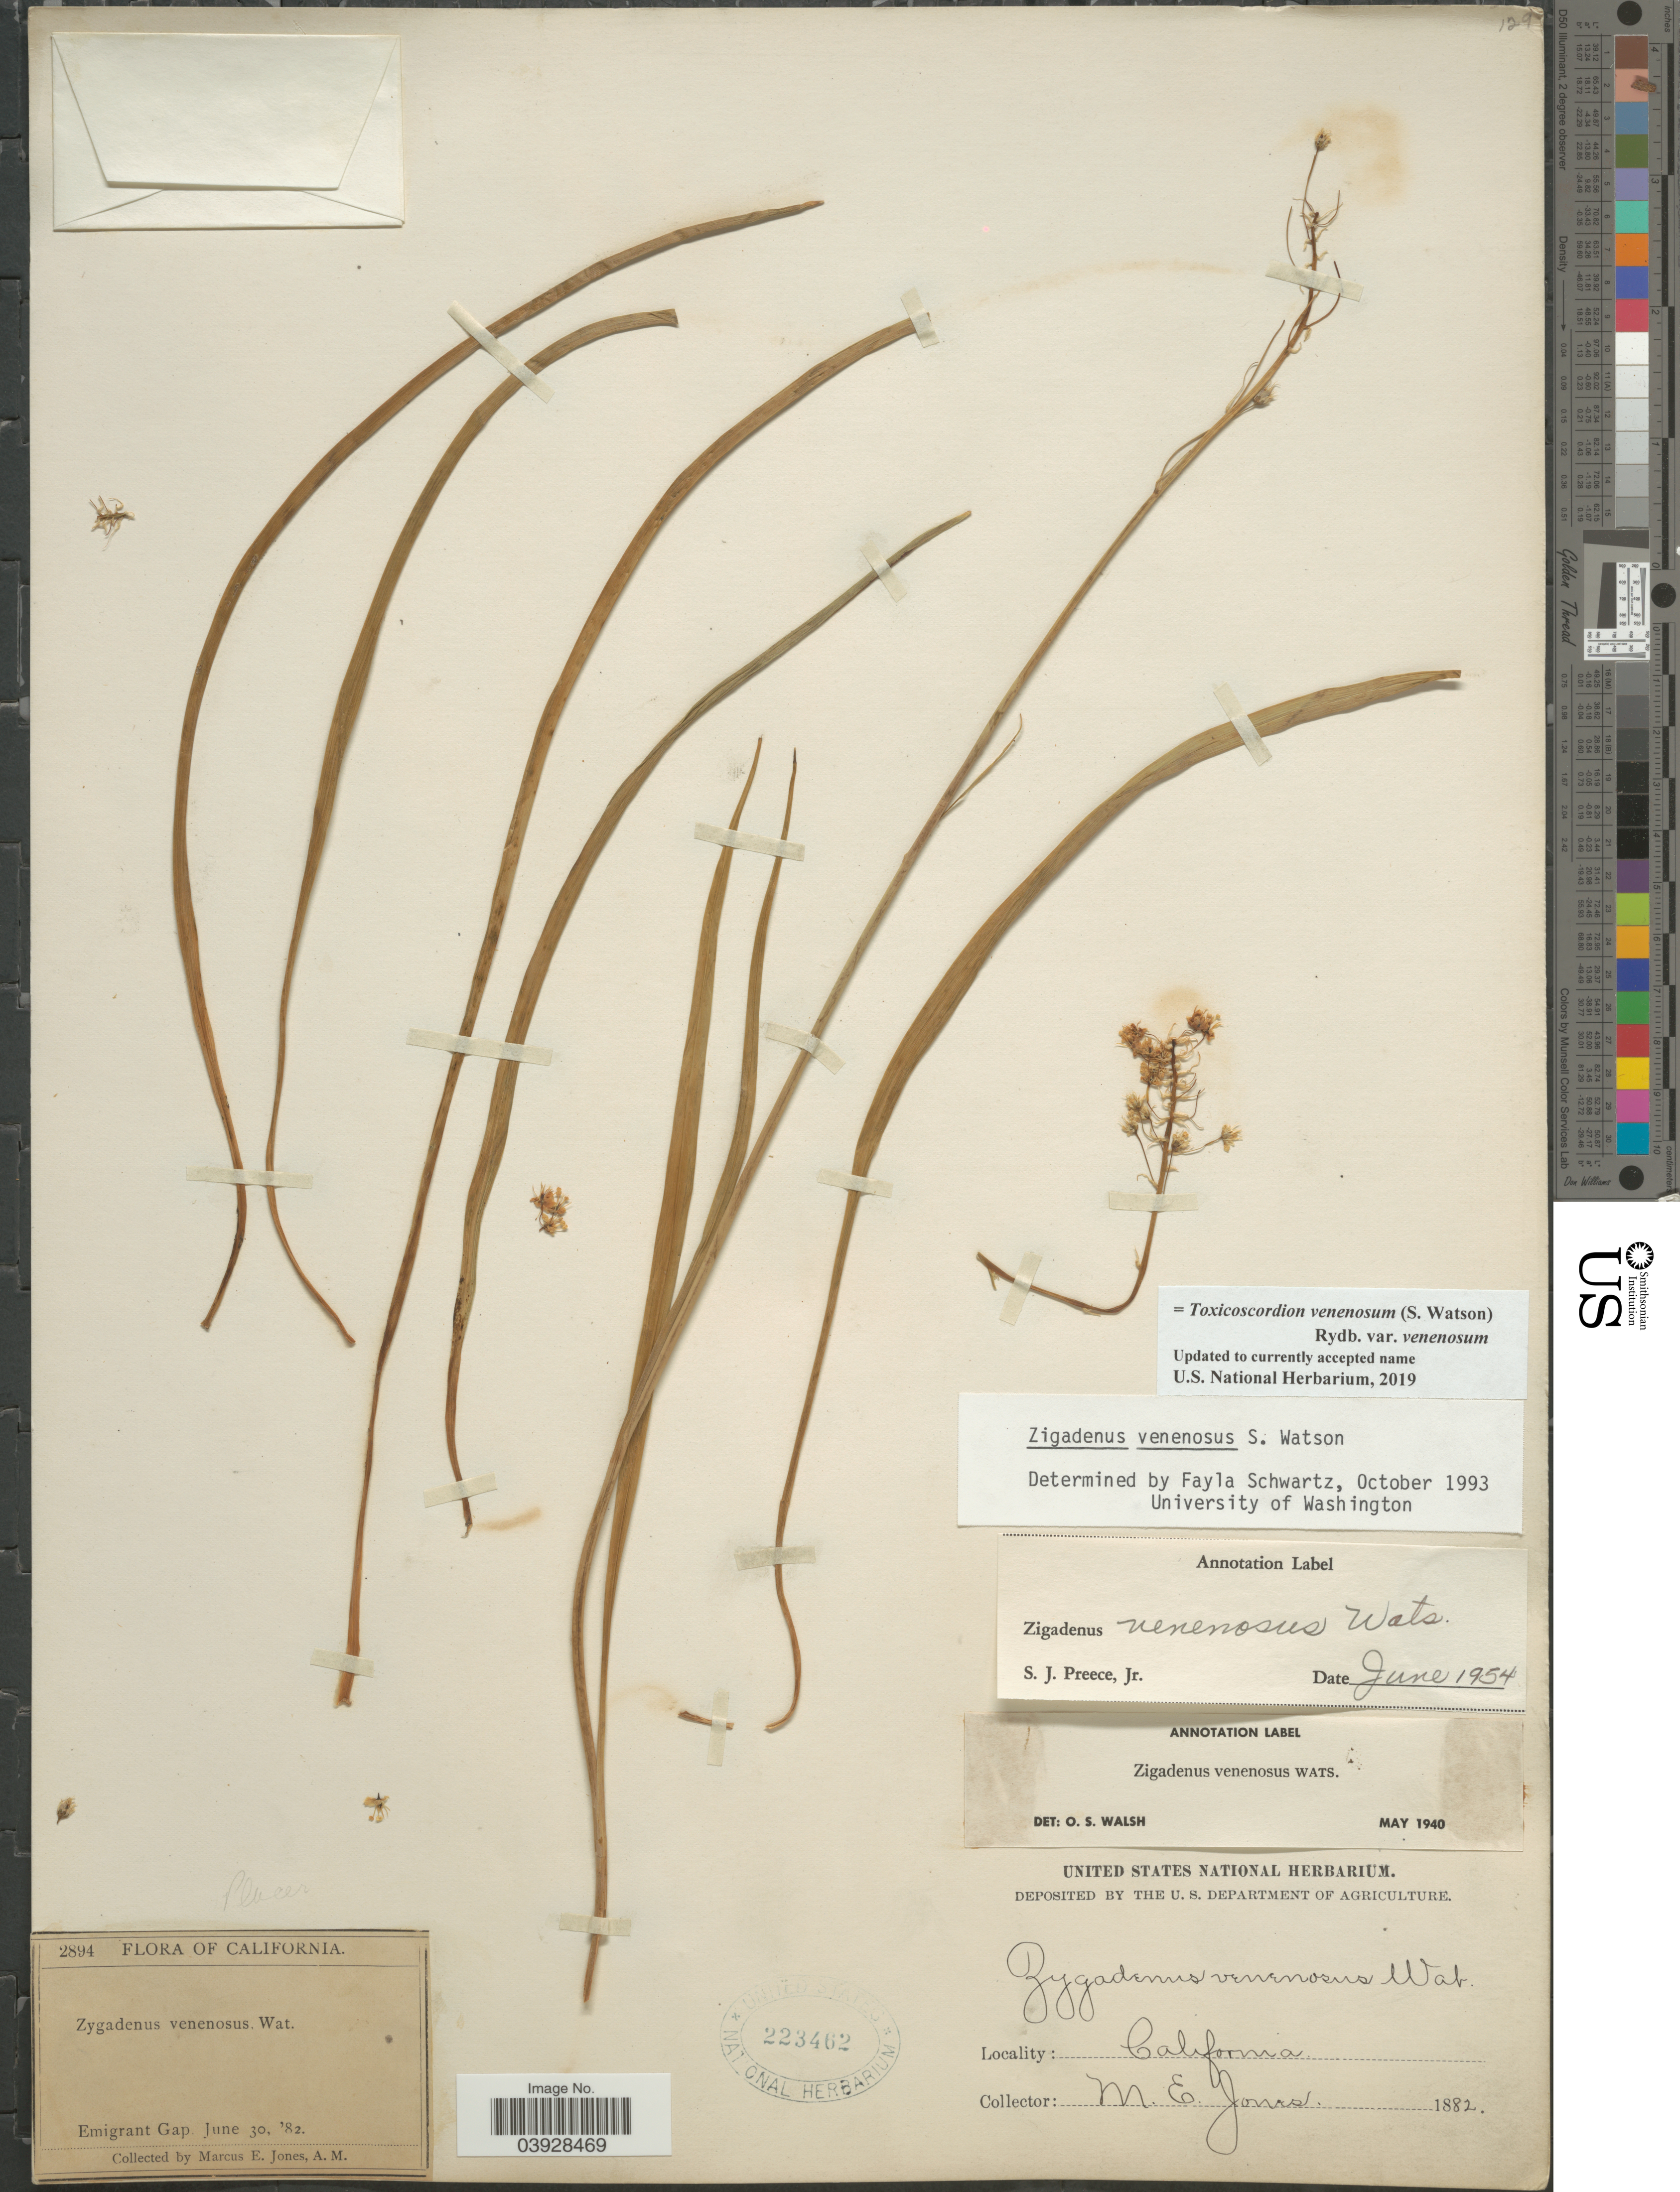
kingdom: Plantae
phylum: Tracheophyta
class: Liliopsida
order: Liliales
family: Melanthiaceae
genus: Toxicoscordion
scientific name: Toxicoscordion venenosum var. gramineum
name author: (Rydb.) Brasher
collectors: M. E. Jones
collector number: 2894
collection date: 1882-06-30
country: United States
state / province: California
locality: Emigrant Gap.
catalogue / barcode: US 223462